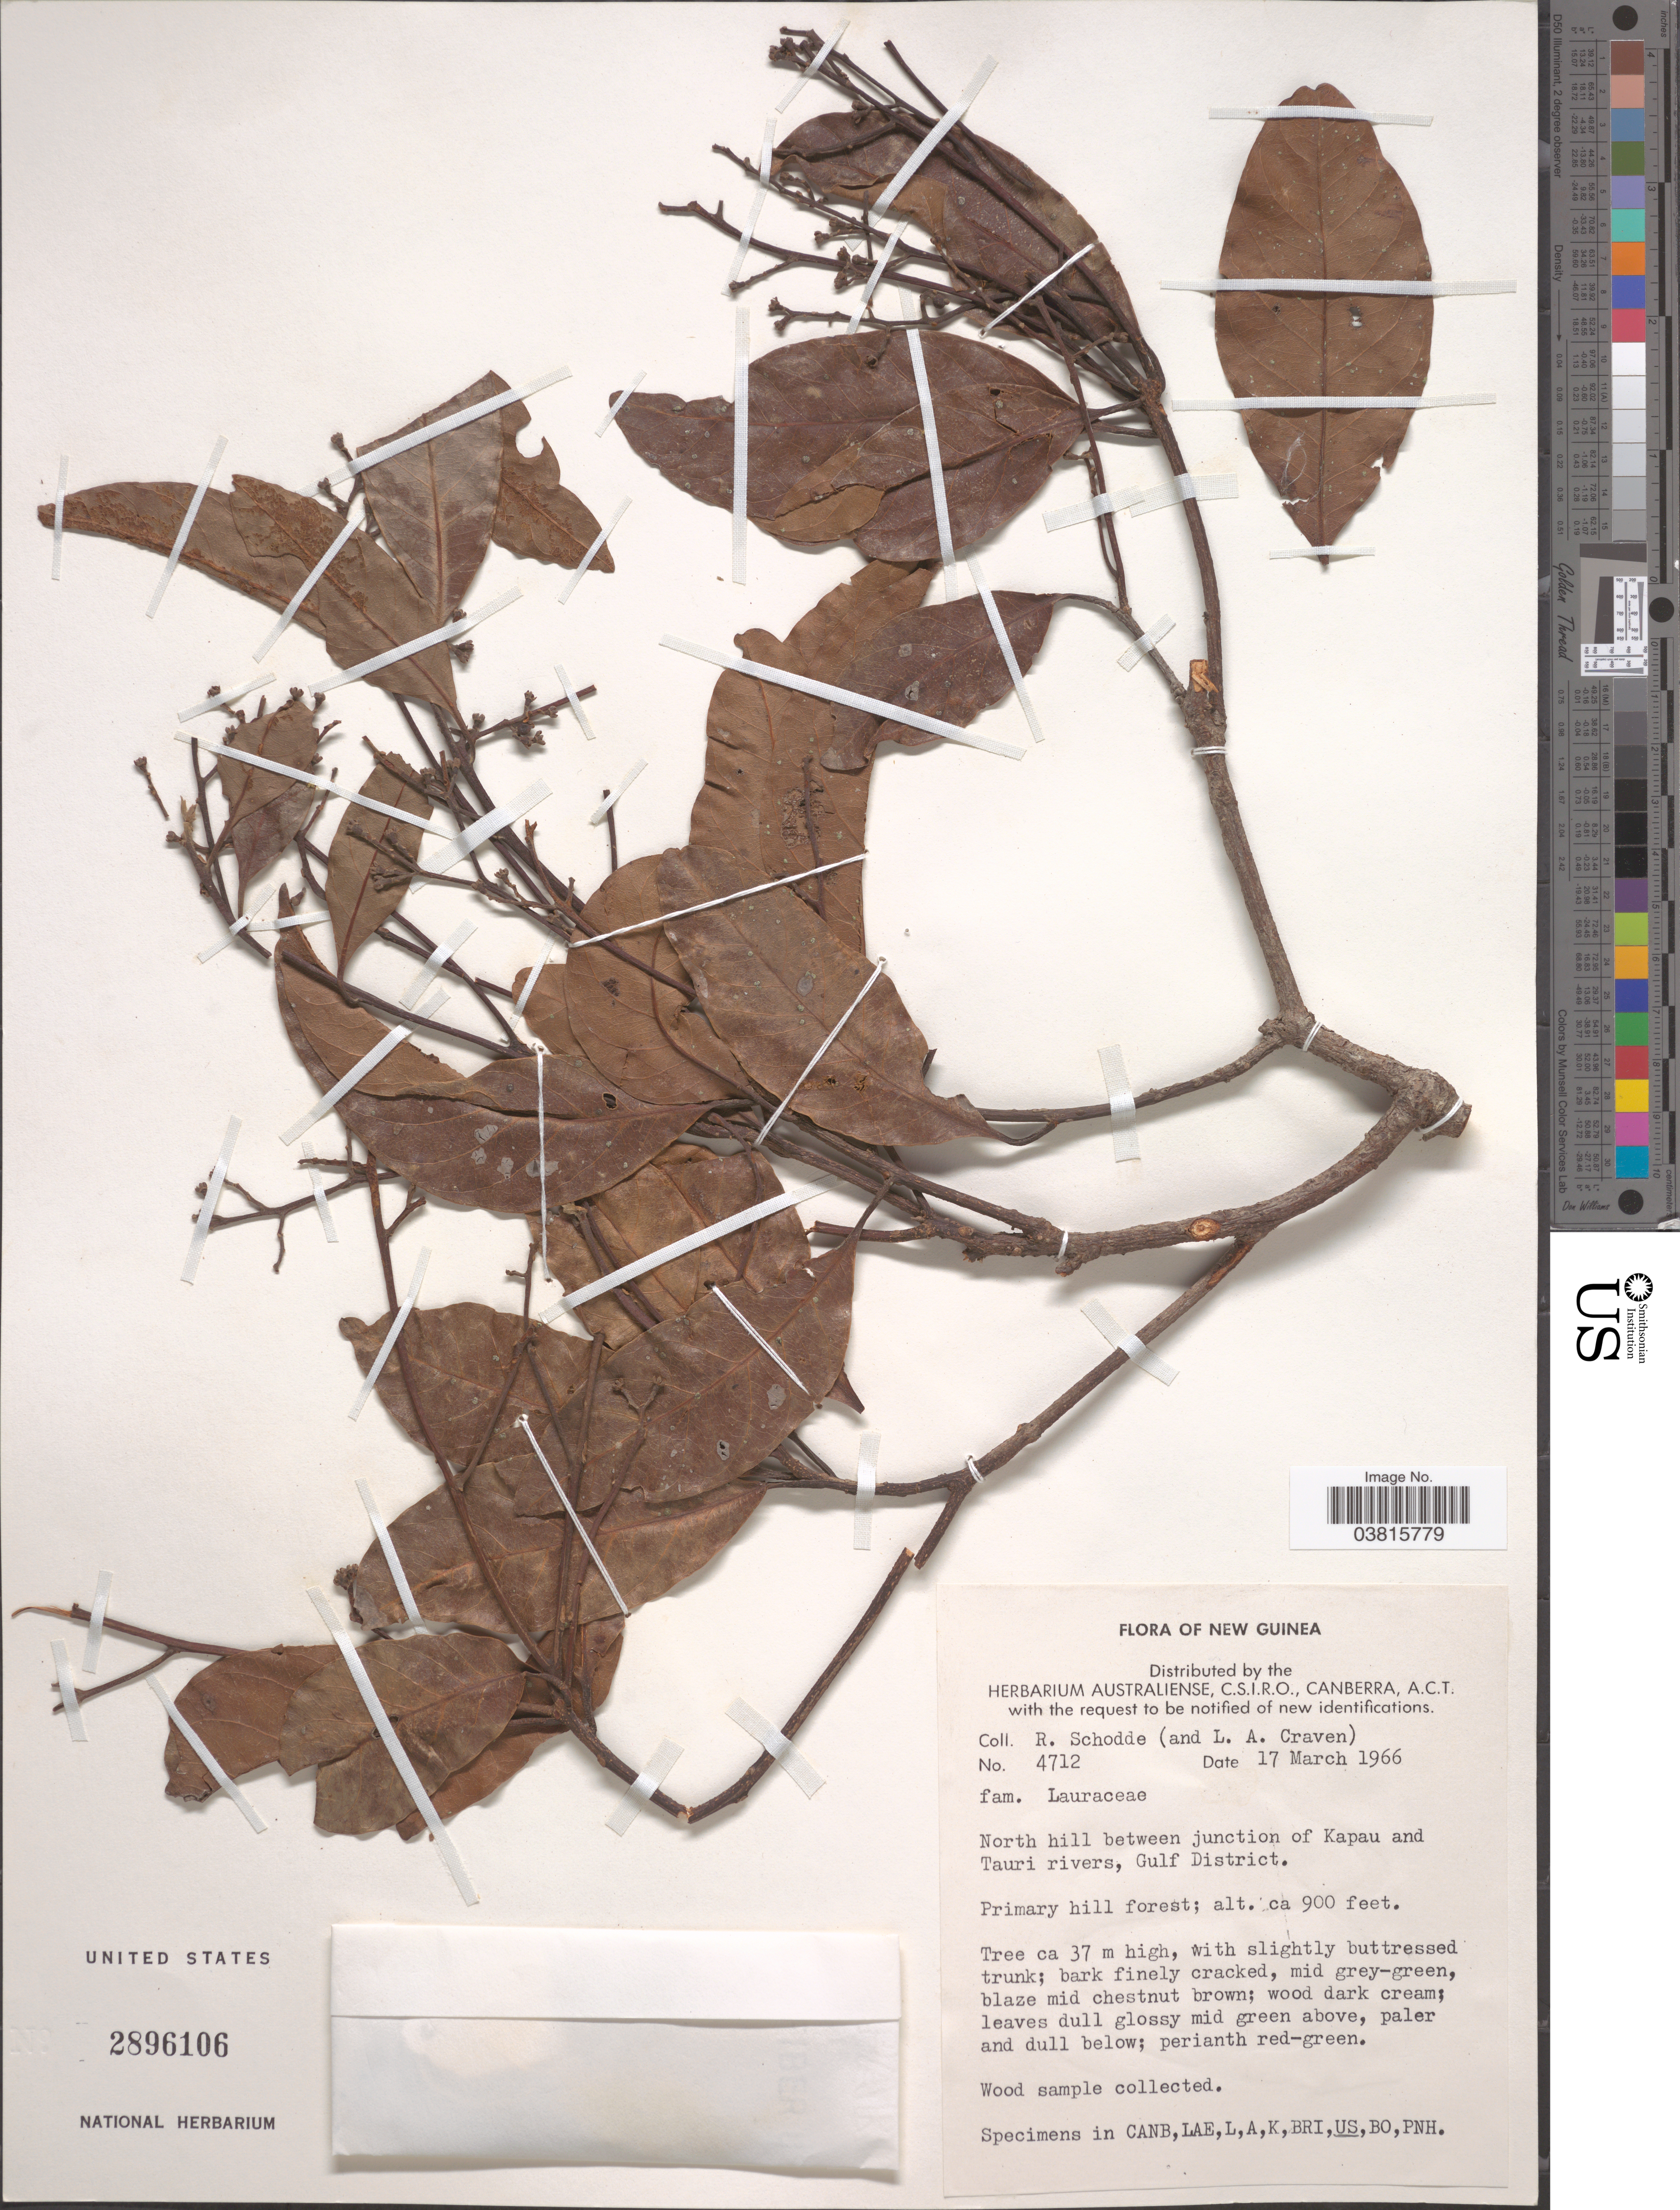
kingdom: Plantae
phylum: Tracheophyta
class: Magnoliopsida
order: Laurales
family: Lauraceae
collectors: R. Schodde & L. A. Craven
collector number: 4712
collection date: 1966-03-17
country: Papua New Guinea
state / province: Gulf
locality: New Guinea. North hill between junction of Kapau and Tauri rivers, Gulf District.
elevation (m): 274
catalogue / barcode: US 2896106